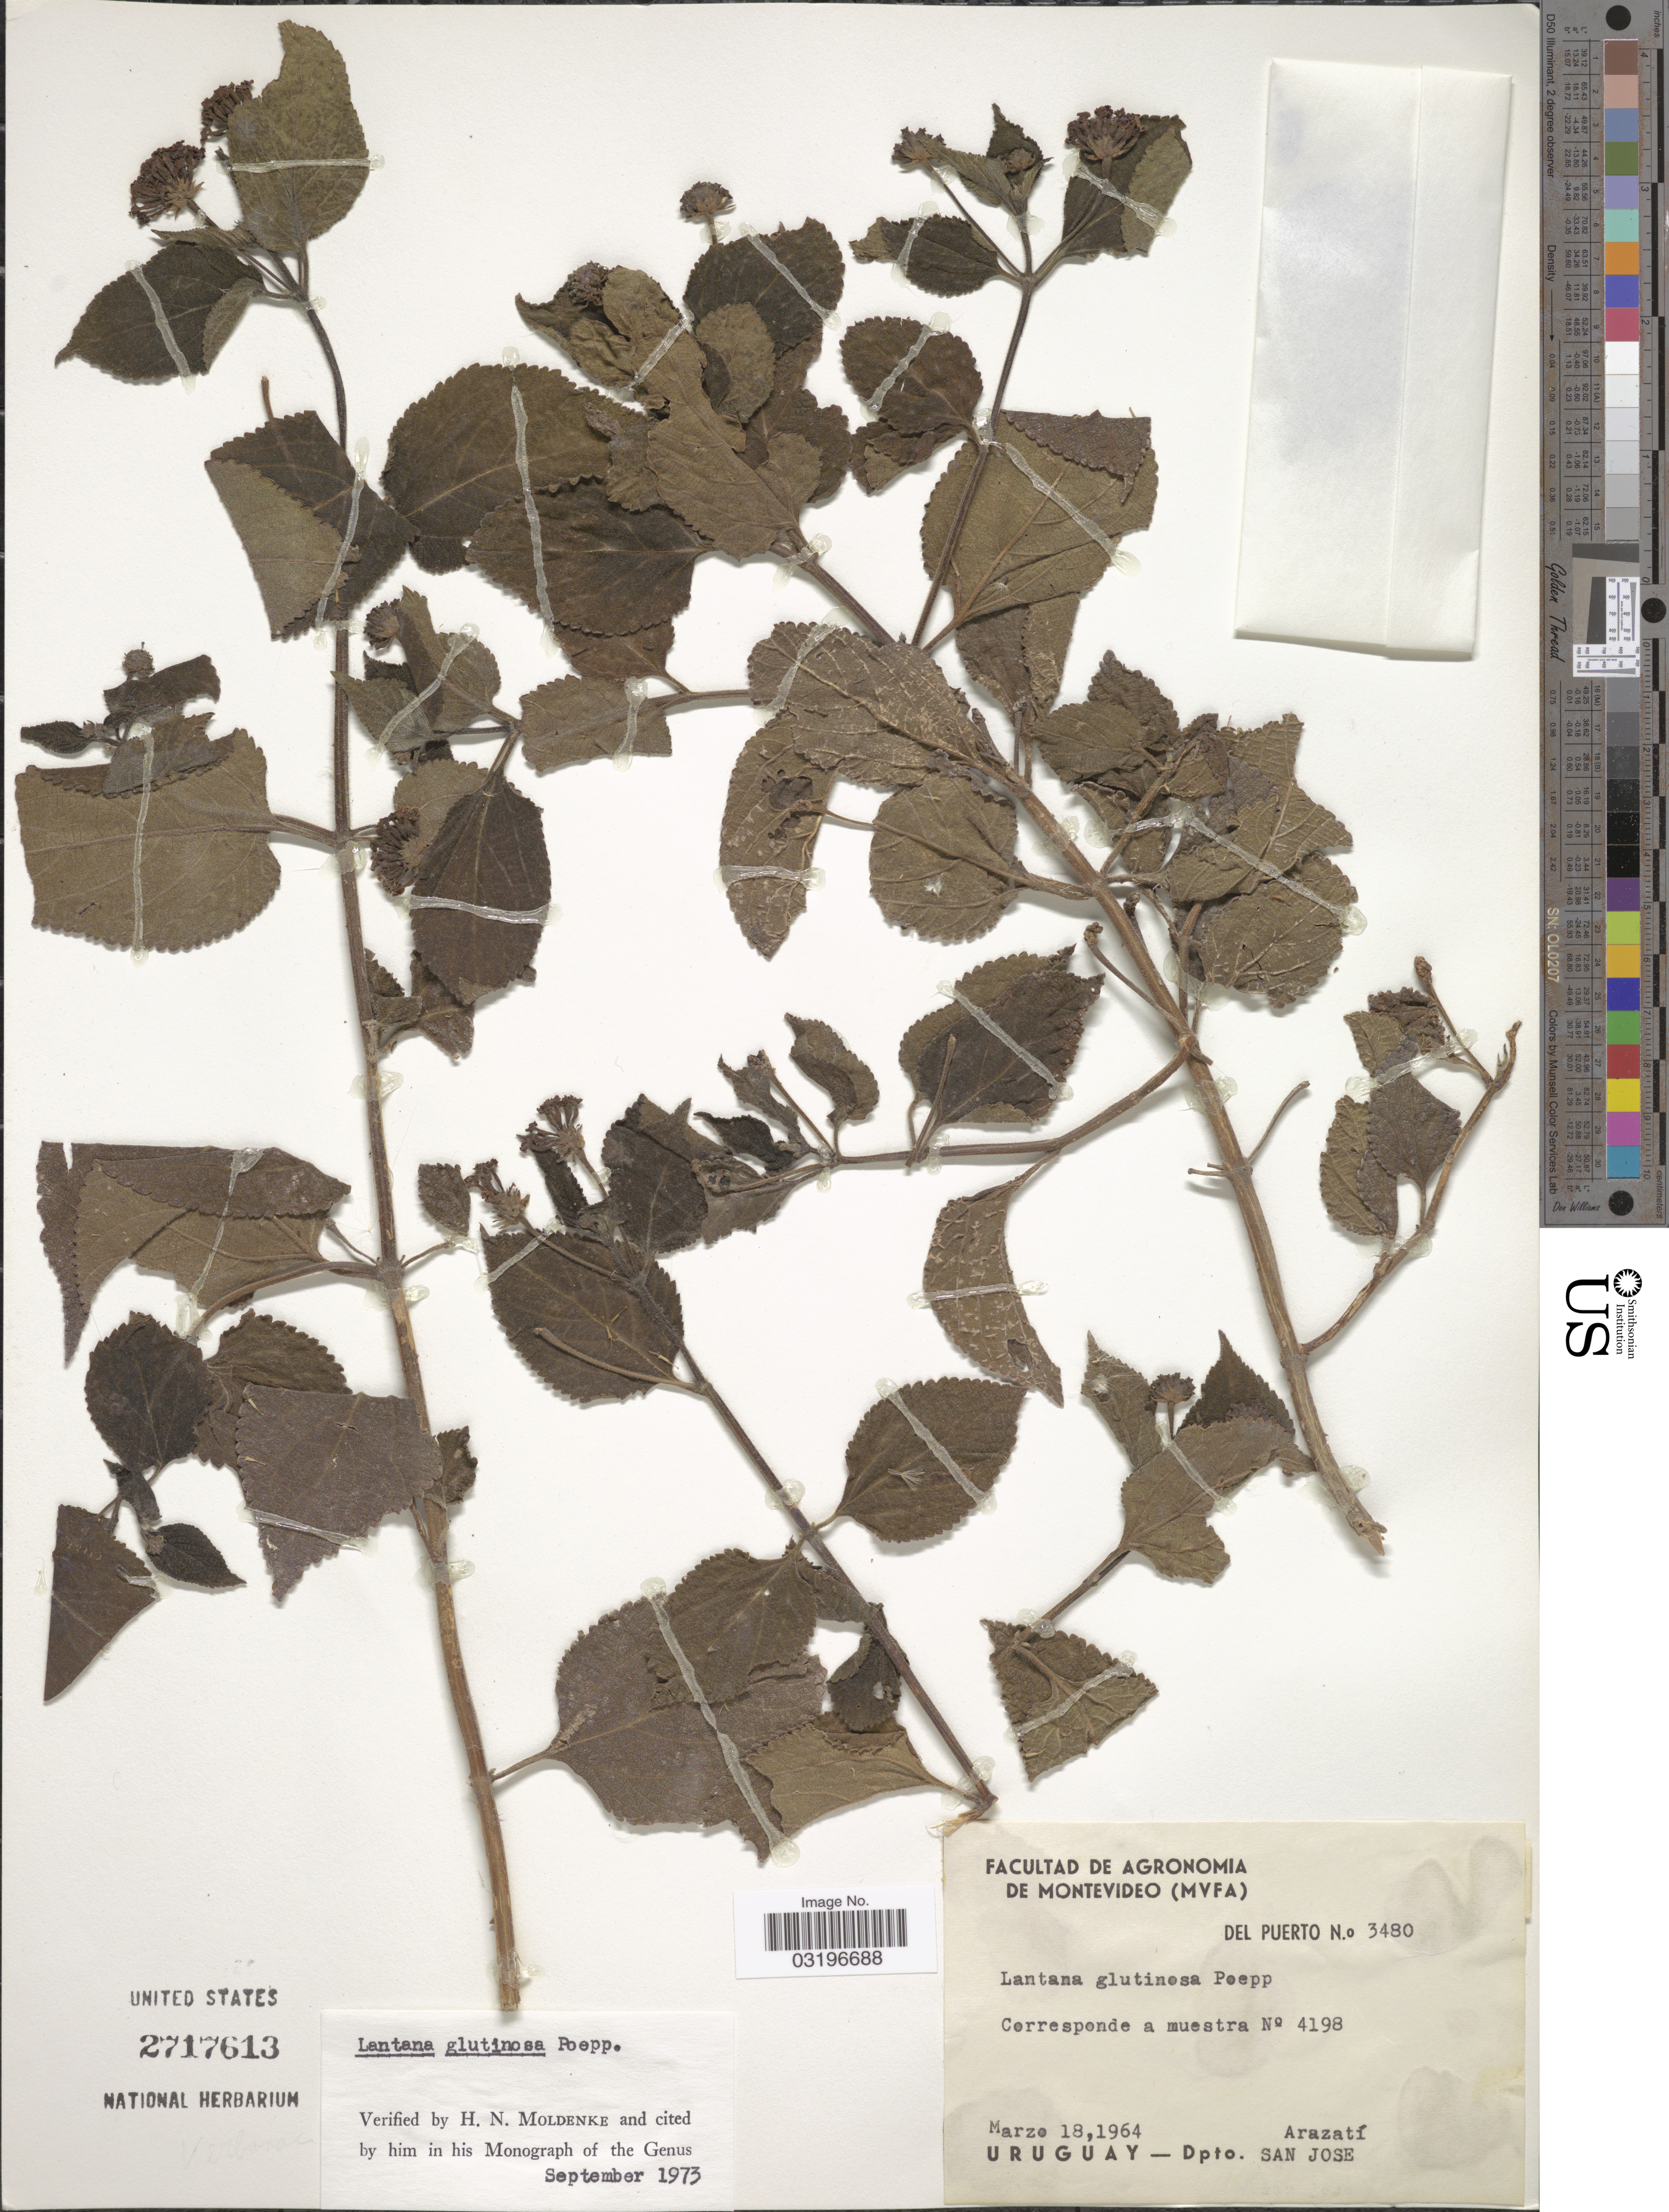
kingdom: Plantae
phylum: Tracheophyta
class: Magnoliopsida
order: Lamiales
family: Verbenaceae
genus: Lantana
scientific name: Lantana glutinosa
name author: Poepp.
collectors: Del Puerto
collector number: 3480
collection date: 1964-03-18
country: Uruguay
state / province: San Jose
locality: Arazatí. Dpto. San Jose.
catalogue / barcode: US 2717613